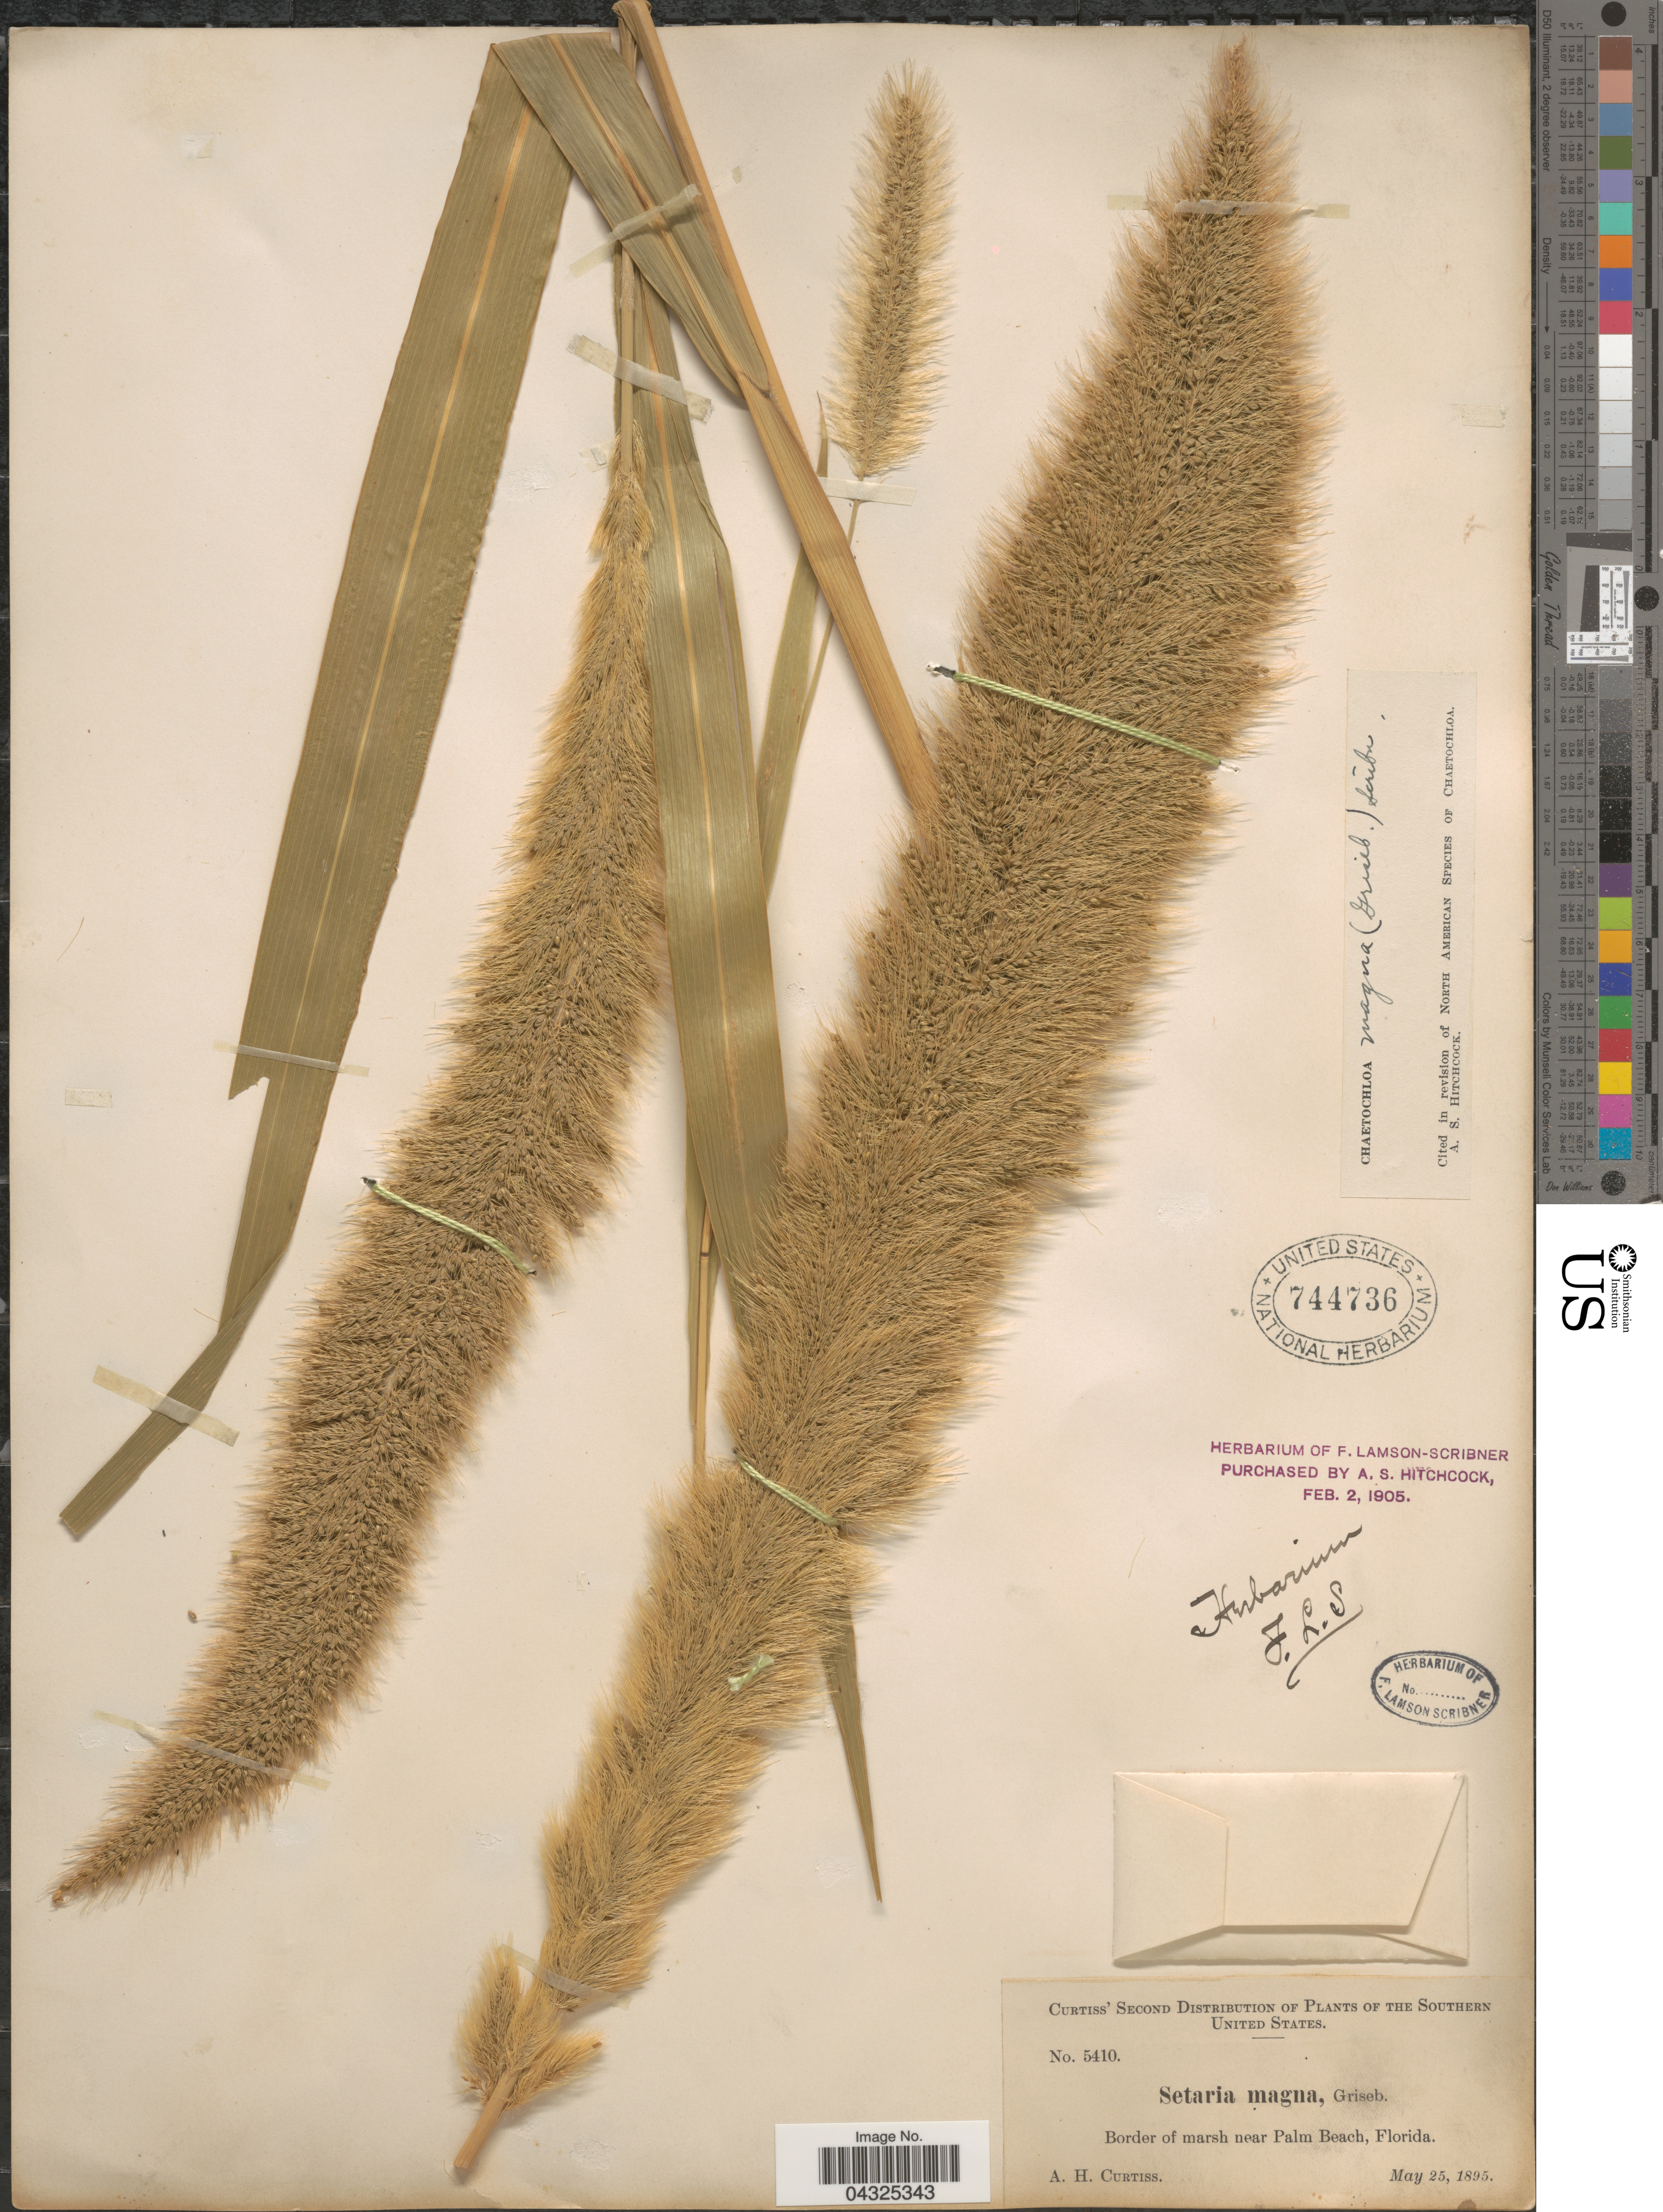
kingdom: Plantae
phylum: Tracheophyta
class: Liliopsida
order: Poales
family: Poaceae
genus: Setaria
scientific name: Setaria magna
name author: Griseb.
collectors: A. H. Curtiss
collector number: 5410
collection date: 1895-05-25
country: United States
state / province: Florida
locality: The Southern United States. Near Palm Beach.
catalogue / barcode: US 744736